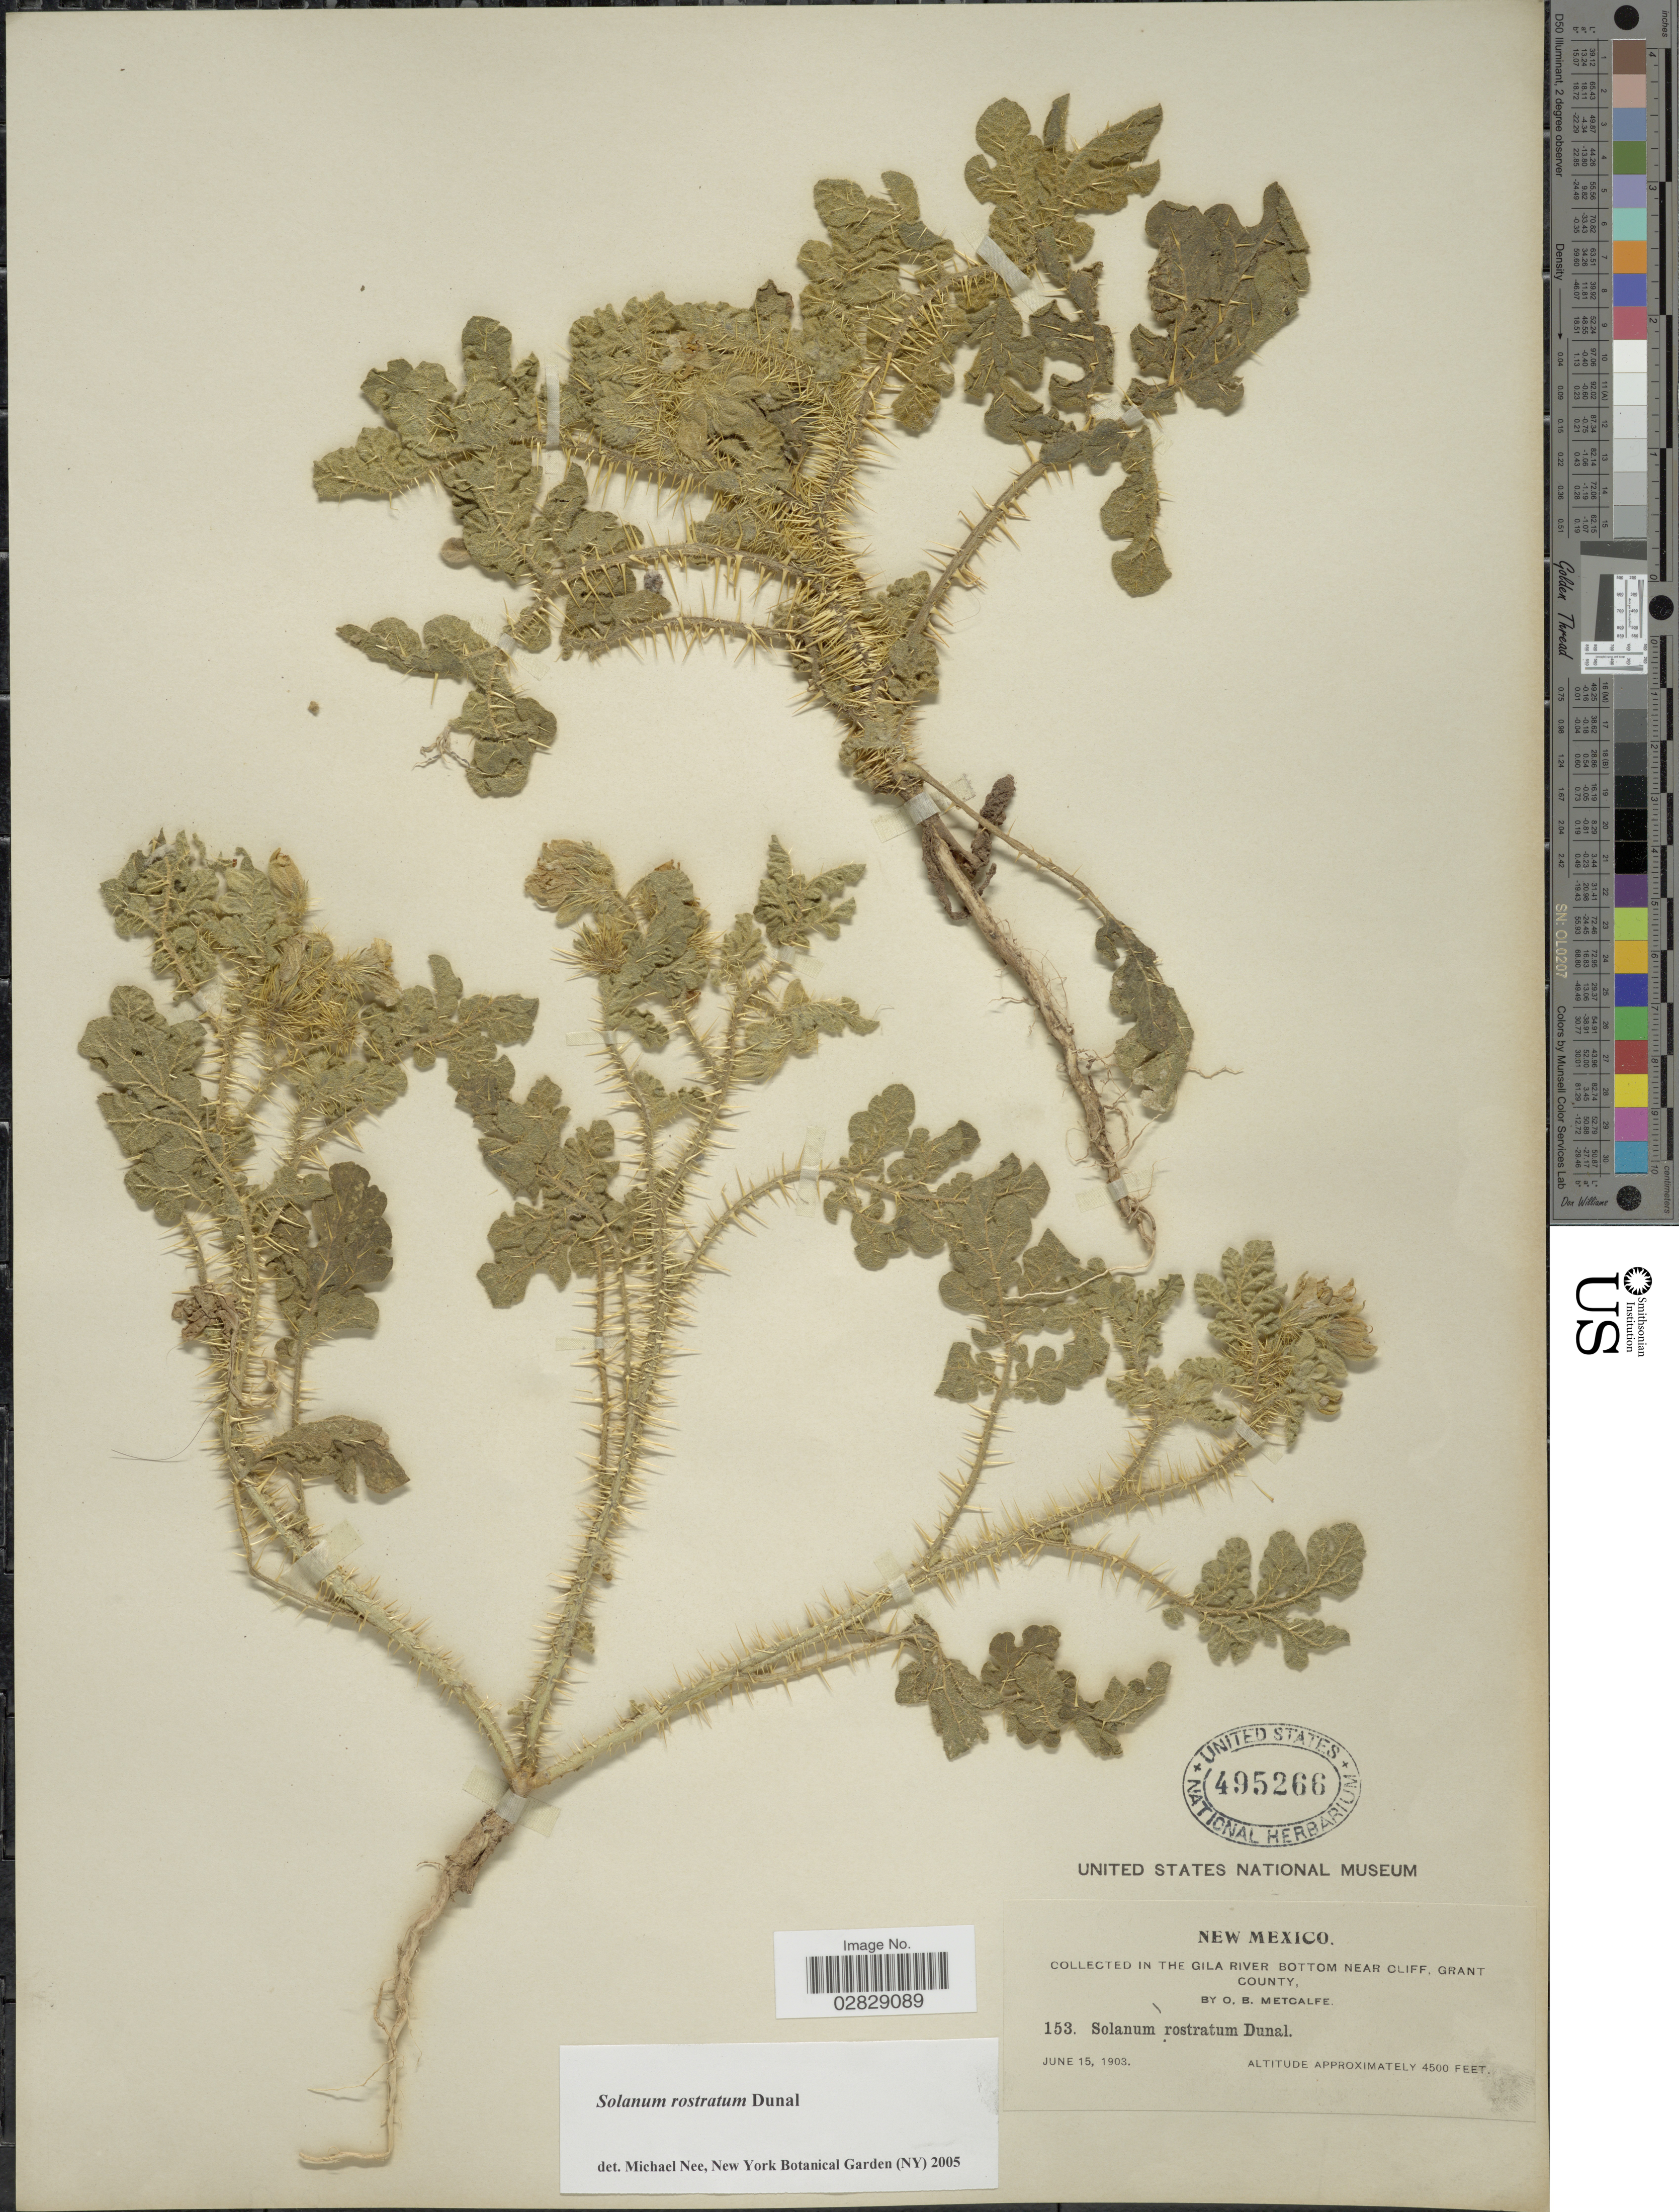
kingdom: Plantae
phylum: Tracheophyta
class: Magnoliopsida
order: Solanales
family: Solanaceae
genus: Solanum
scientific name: Solanum rostratum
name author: Dunal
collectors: O. B. Metcalfe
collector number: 153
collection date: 1903-06-15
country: United States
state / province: New Mexico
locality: In the Gila River Bottom near Cliff, Grant County.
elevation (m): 1372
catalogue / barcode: US 495266